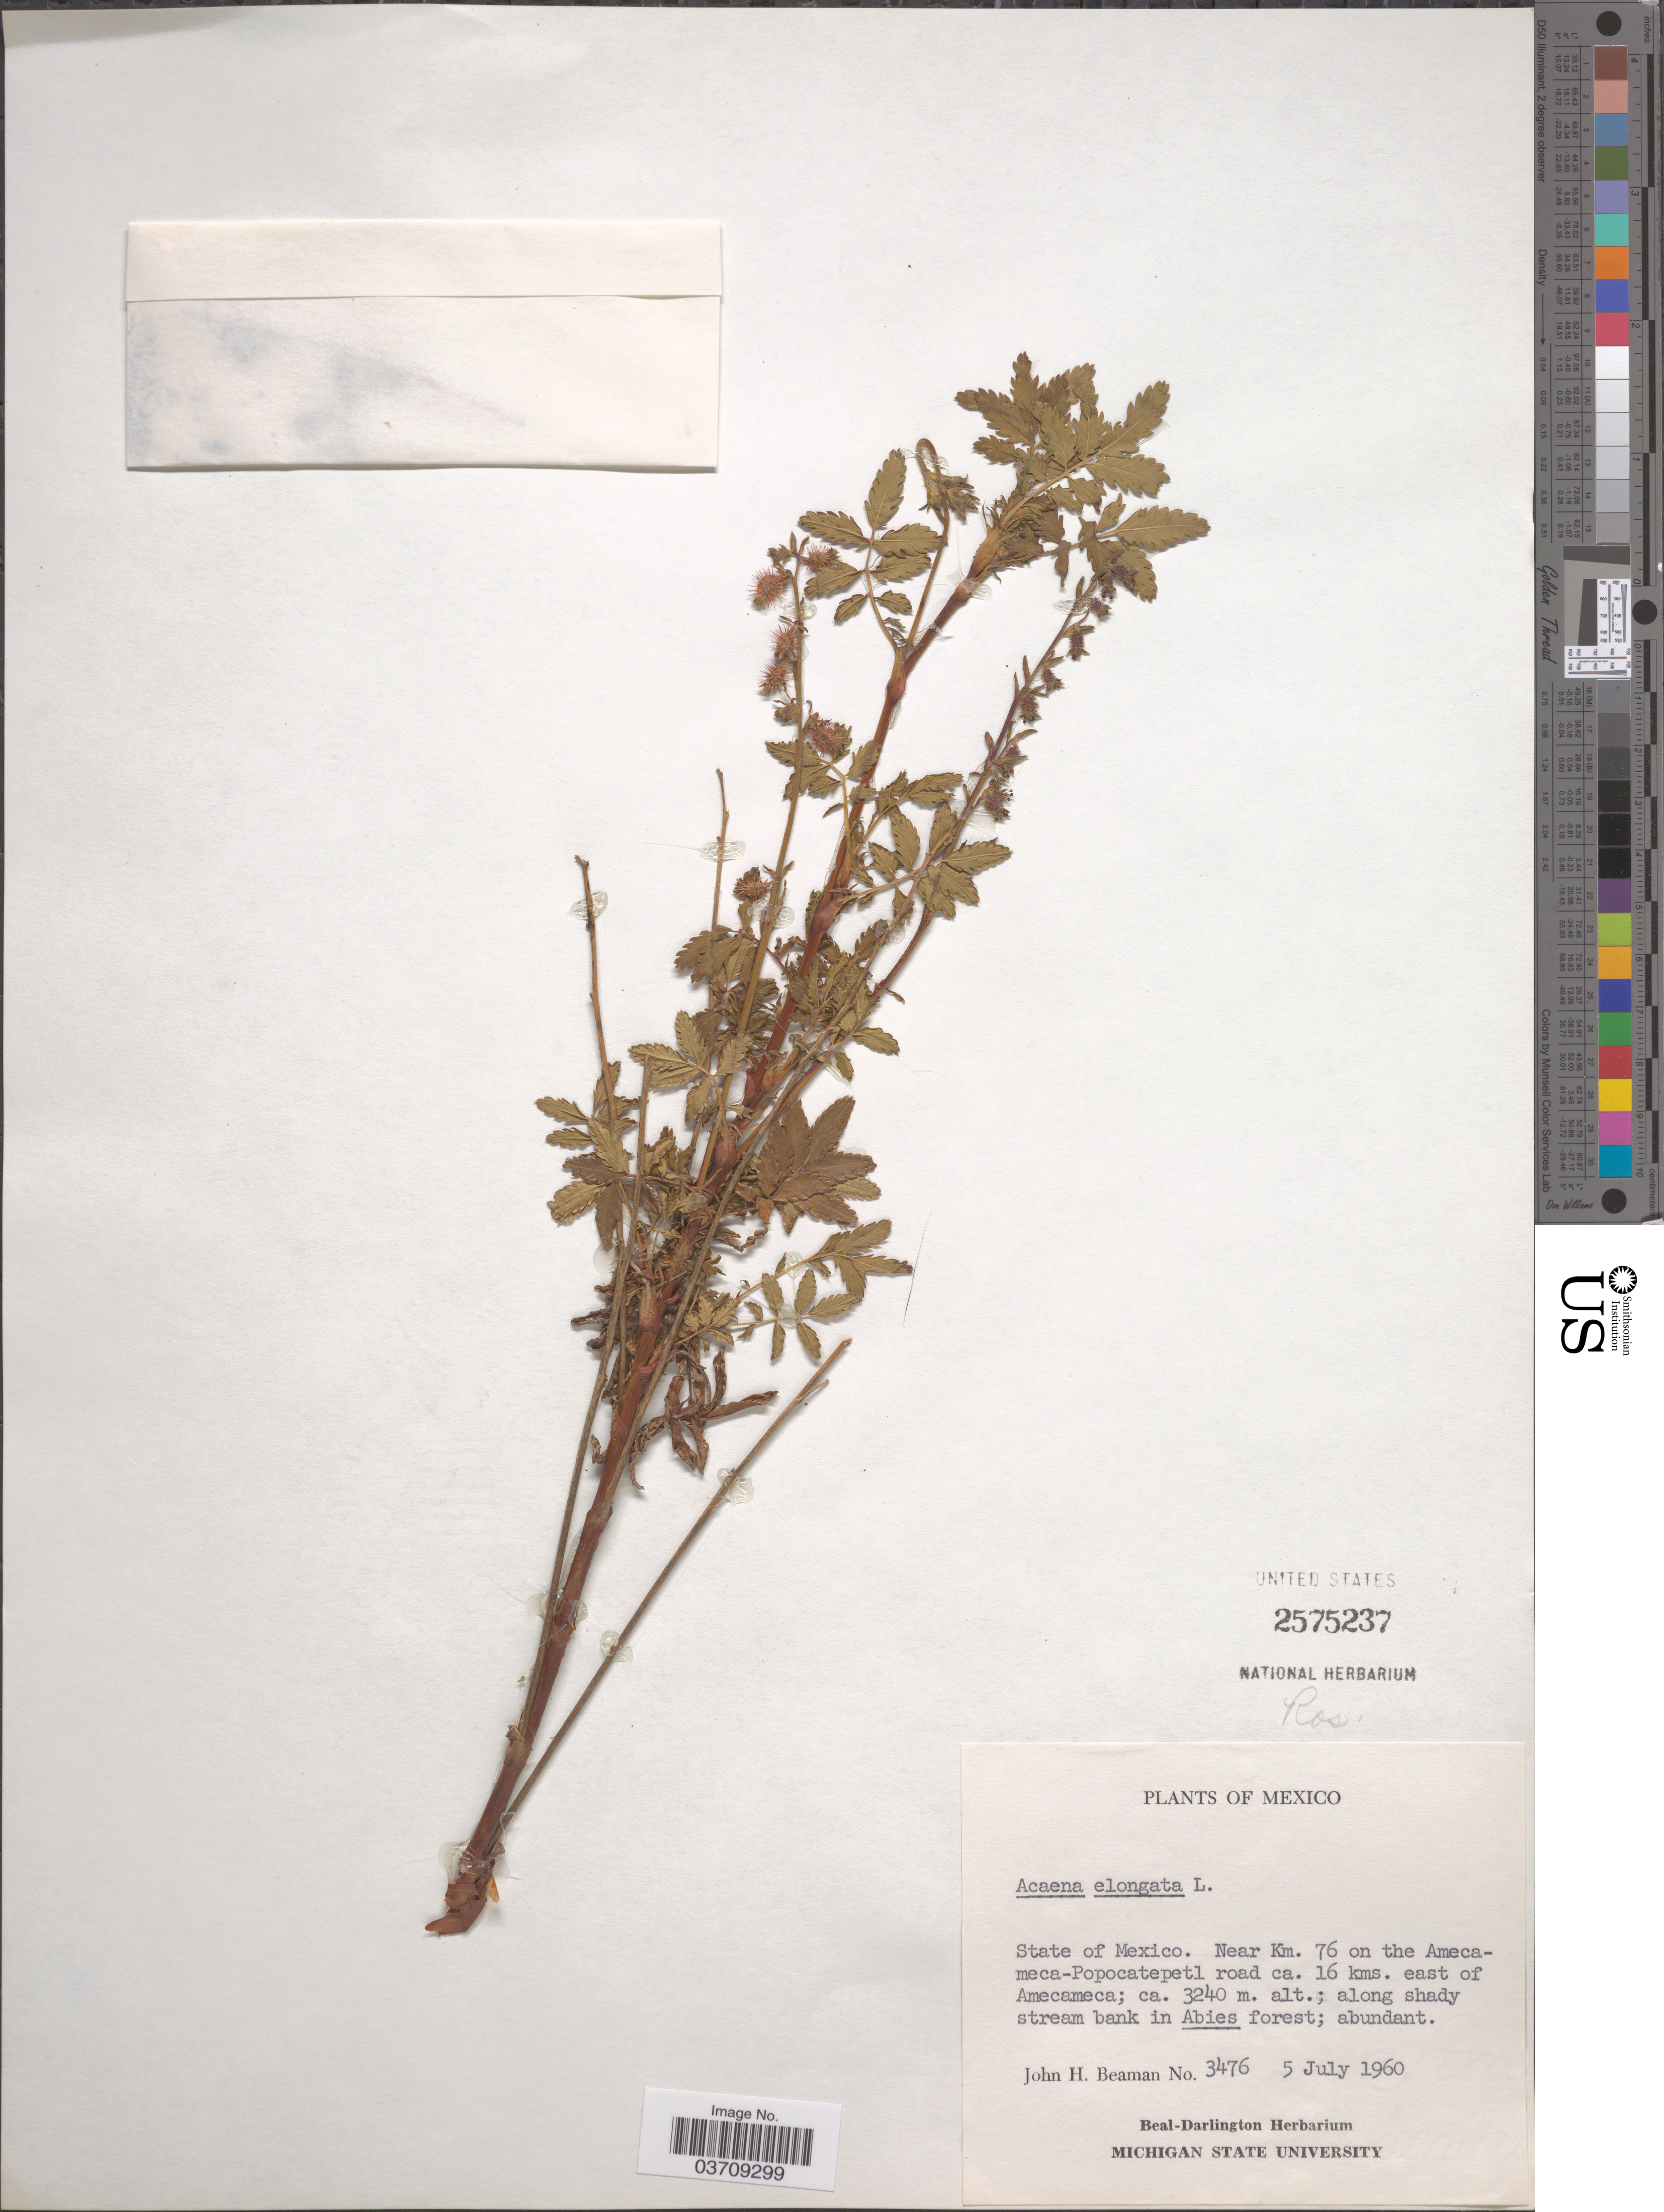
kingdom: Plantae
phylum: Tracheophyta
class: Magnoliopsida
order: Rosales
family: Rosaceae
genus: Acaena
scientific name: Acaena elongata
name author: L.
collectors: J. H. Beaman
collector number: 3476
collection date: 1960-07-05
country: Mexico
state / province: México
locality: Near Km. 76 on the Amecameca-Popocatepetl road ca. 16 kms. east of Amecameca.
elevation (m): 3240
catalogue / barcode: US 2575237